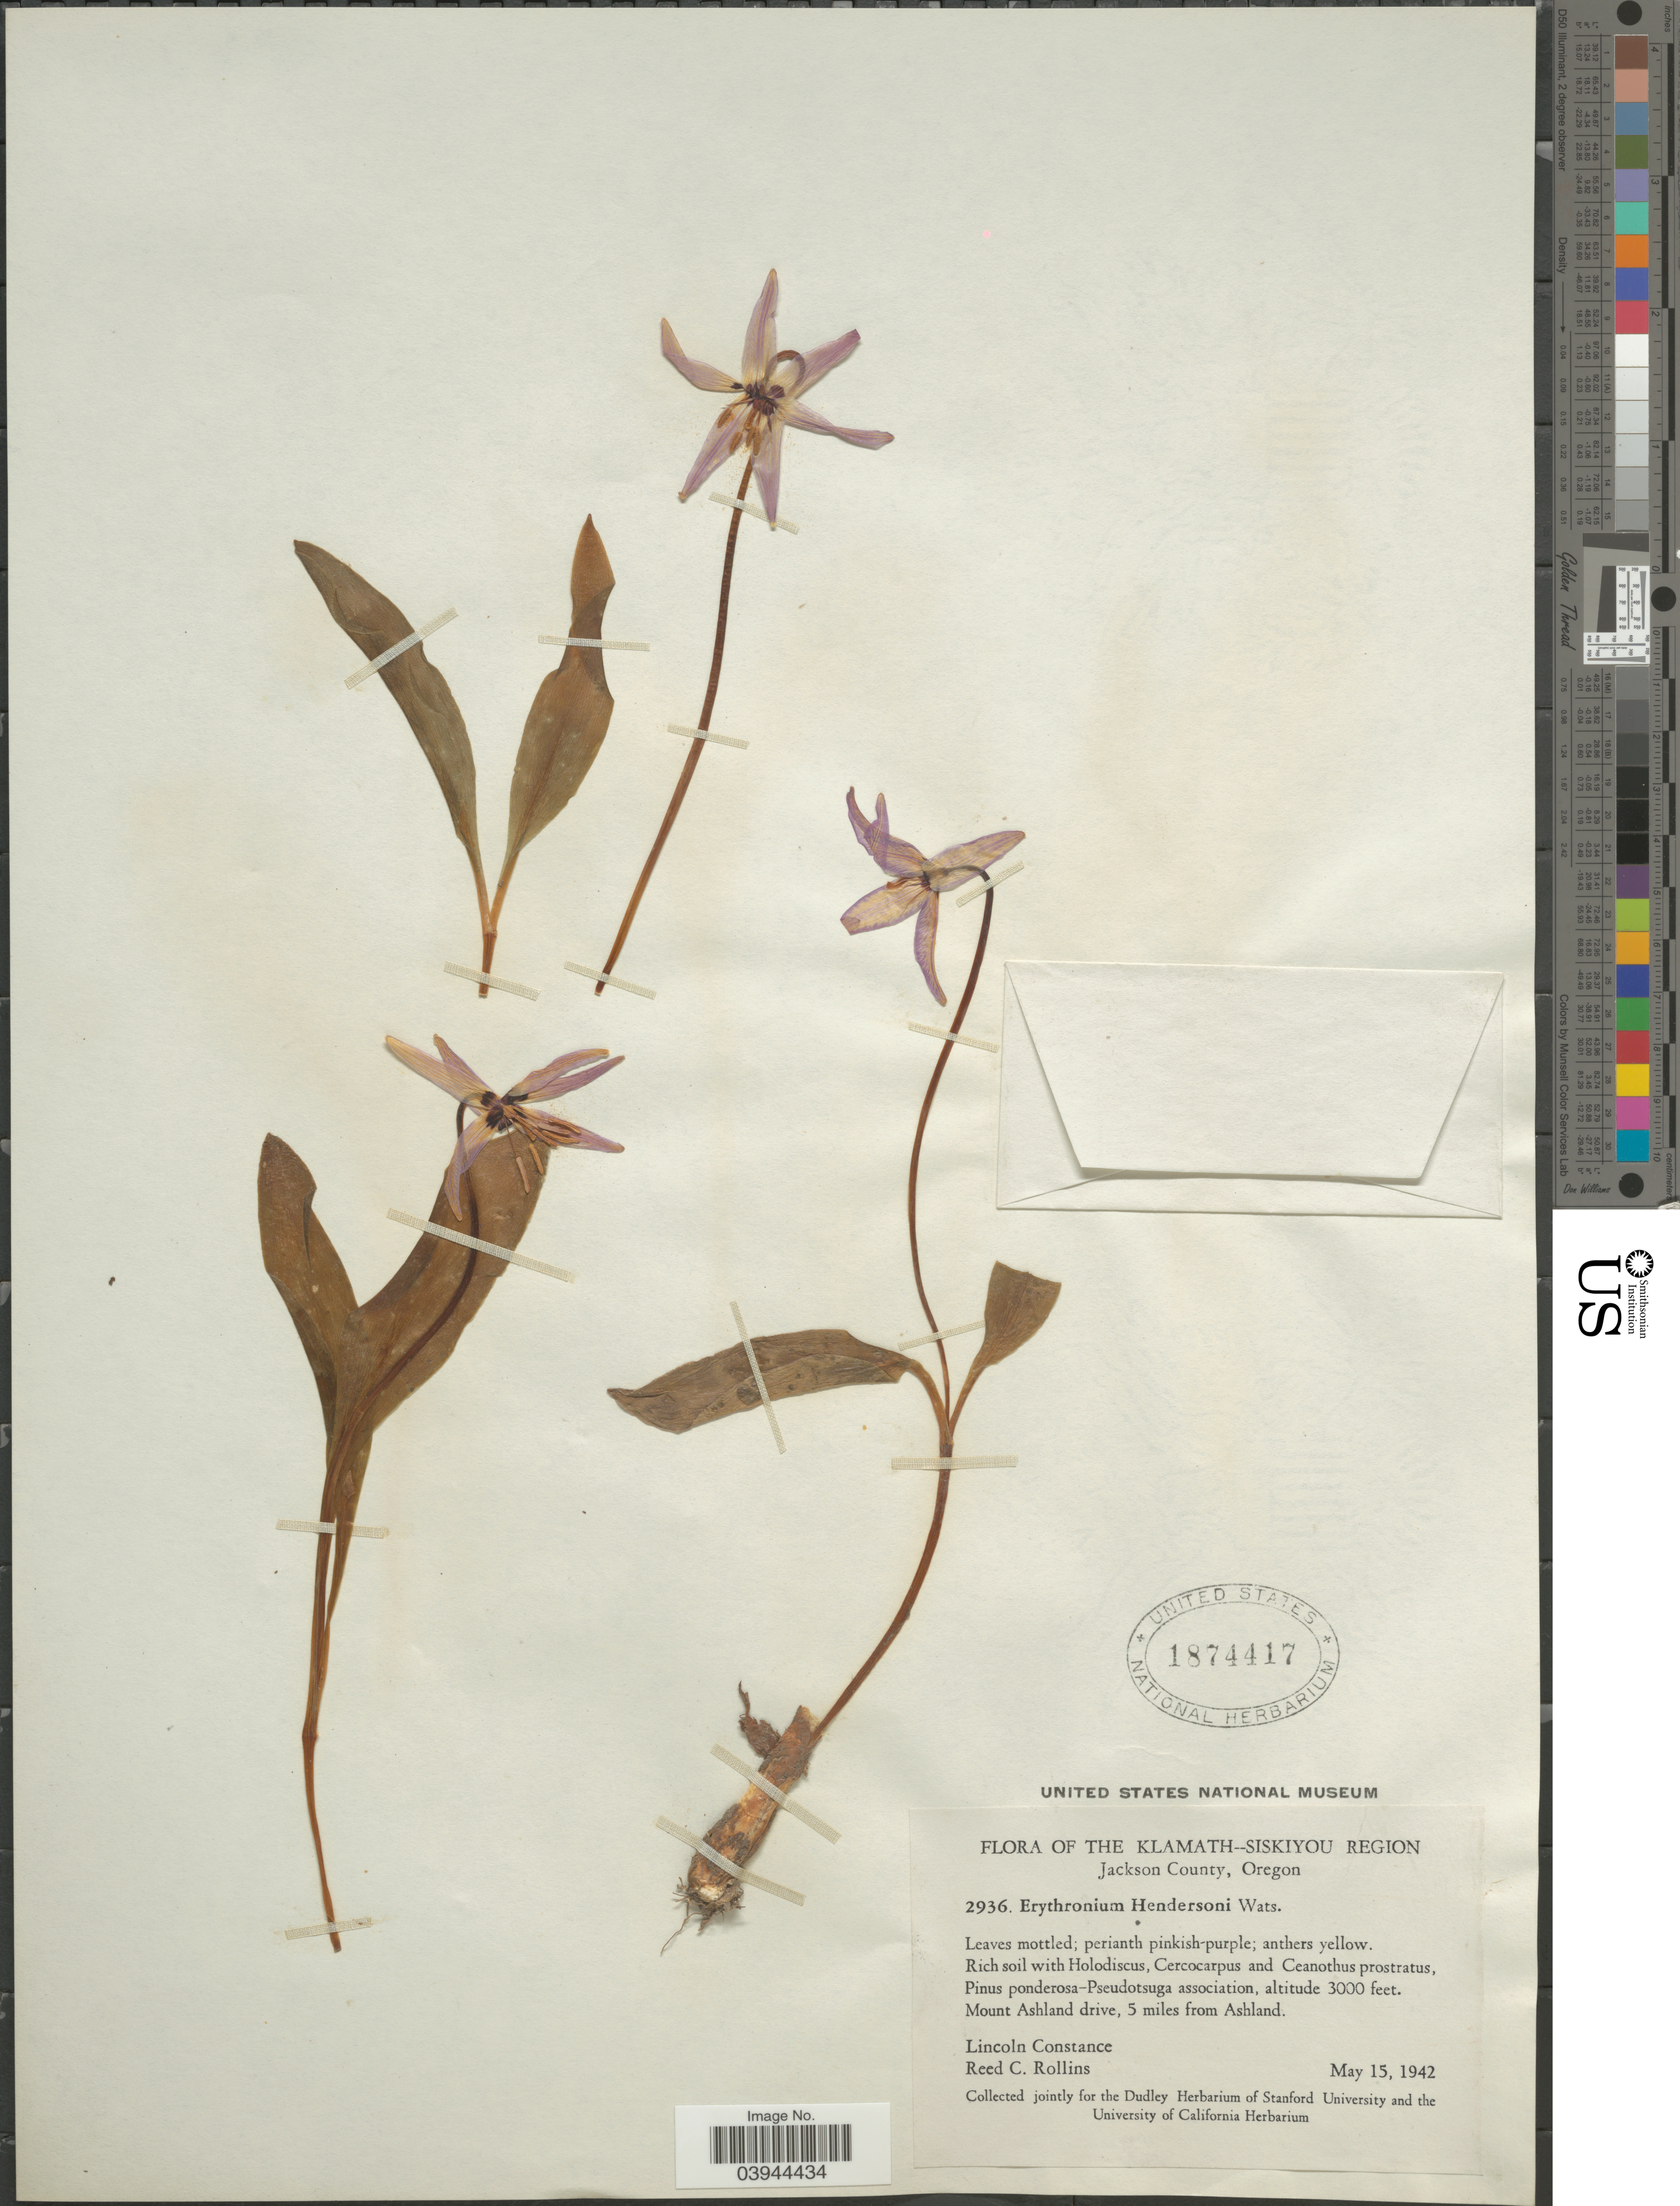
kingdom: Plantae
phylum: Tracheophyta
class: Liliopsida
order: Liliales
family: Liliaceae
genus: Erythronium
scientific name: Erythronium hendersonii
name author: S. Watson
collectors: L. Constance & R. C. Rollins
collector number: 2936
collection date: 1942-05-15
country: United States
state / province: Oregon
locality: Klamath-Siskiyou Region. Jackson County. Mount Ashland drive, 5 miles from Ashland.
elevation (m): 914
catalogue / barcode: US 1874417